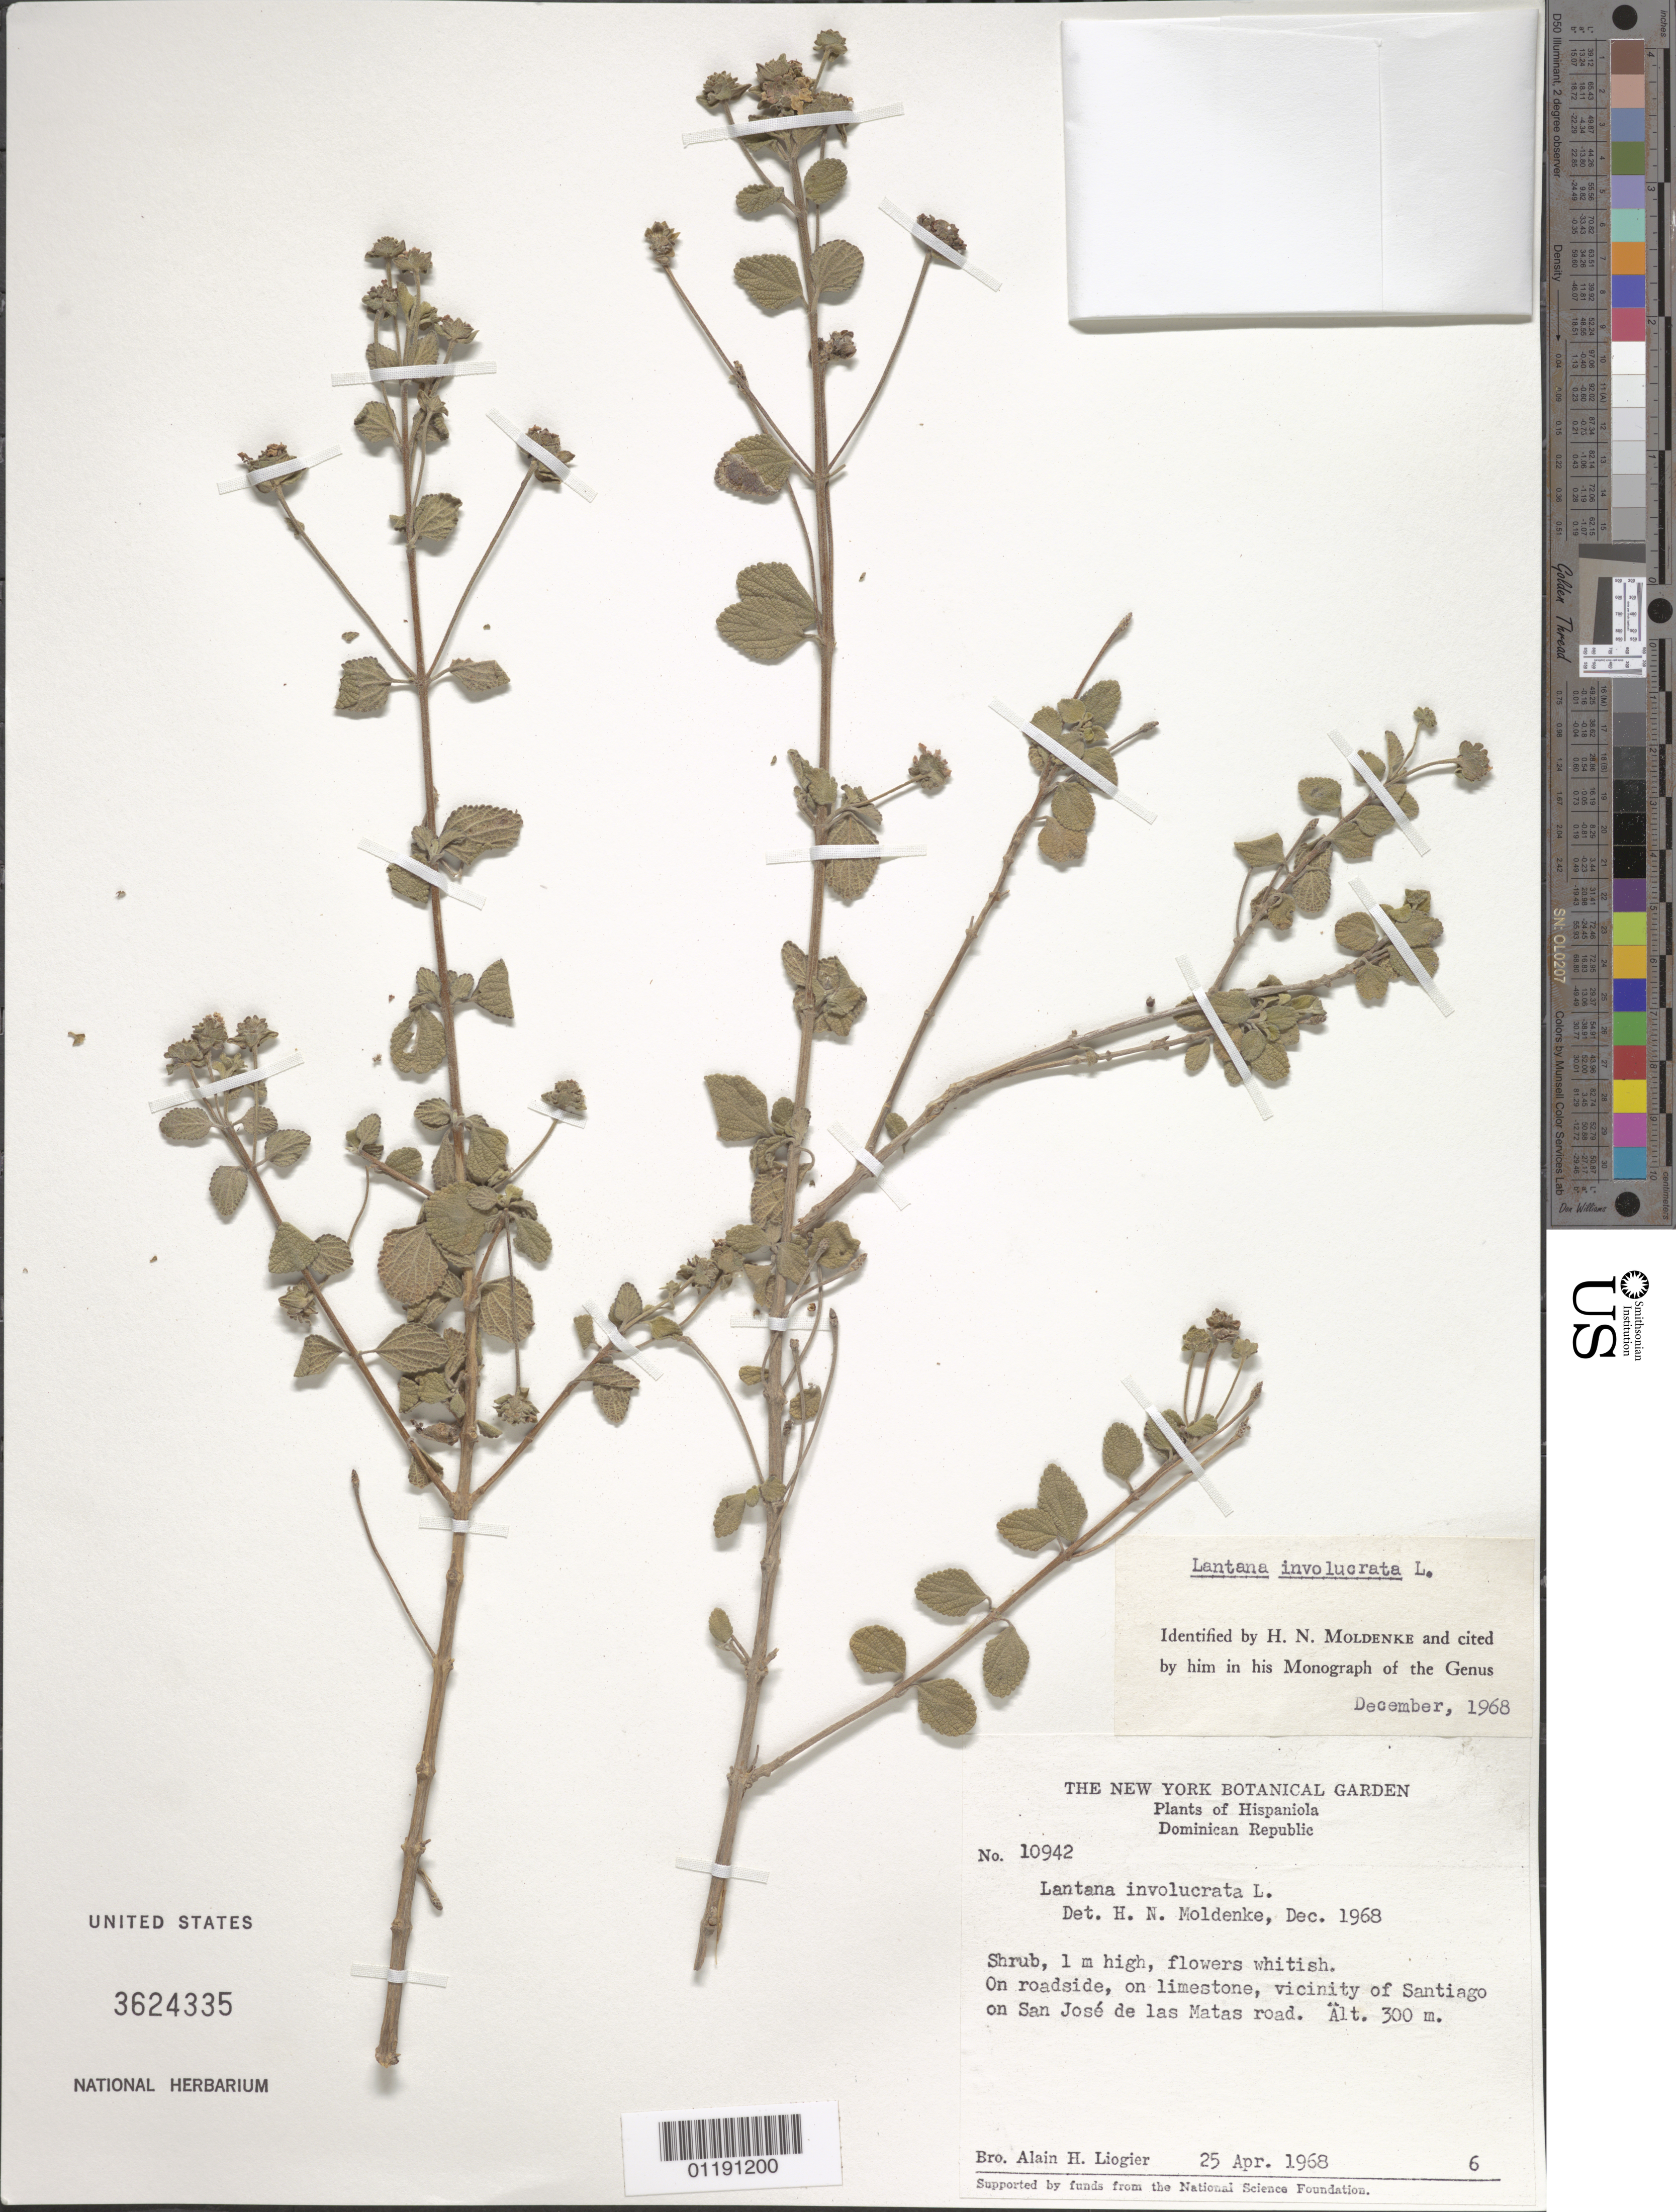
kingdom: Plantae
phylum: Tracheophyta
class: Magnoliopsida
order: Lamiales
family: Verbenaceae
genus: Lantana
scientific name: Lantana involucrata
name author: L.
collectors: A. H. Liogier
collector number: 10942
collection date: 1968-04-25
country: Dominican Republic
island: Hispaniola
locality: On roadside, on limestone, vicinity of Santiago on San José de las Matas road.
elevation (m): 300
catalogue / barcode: US 3624335